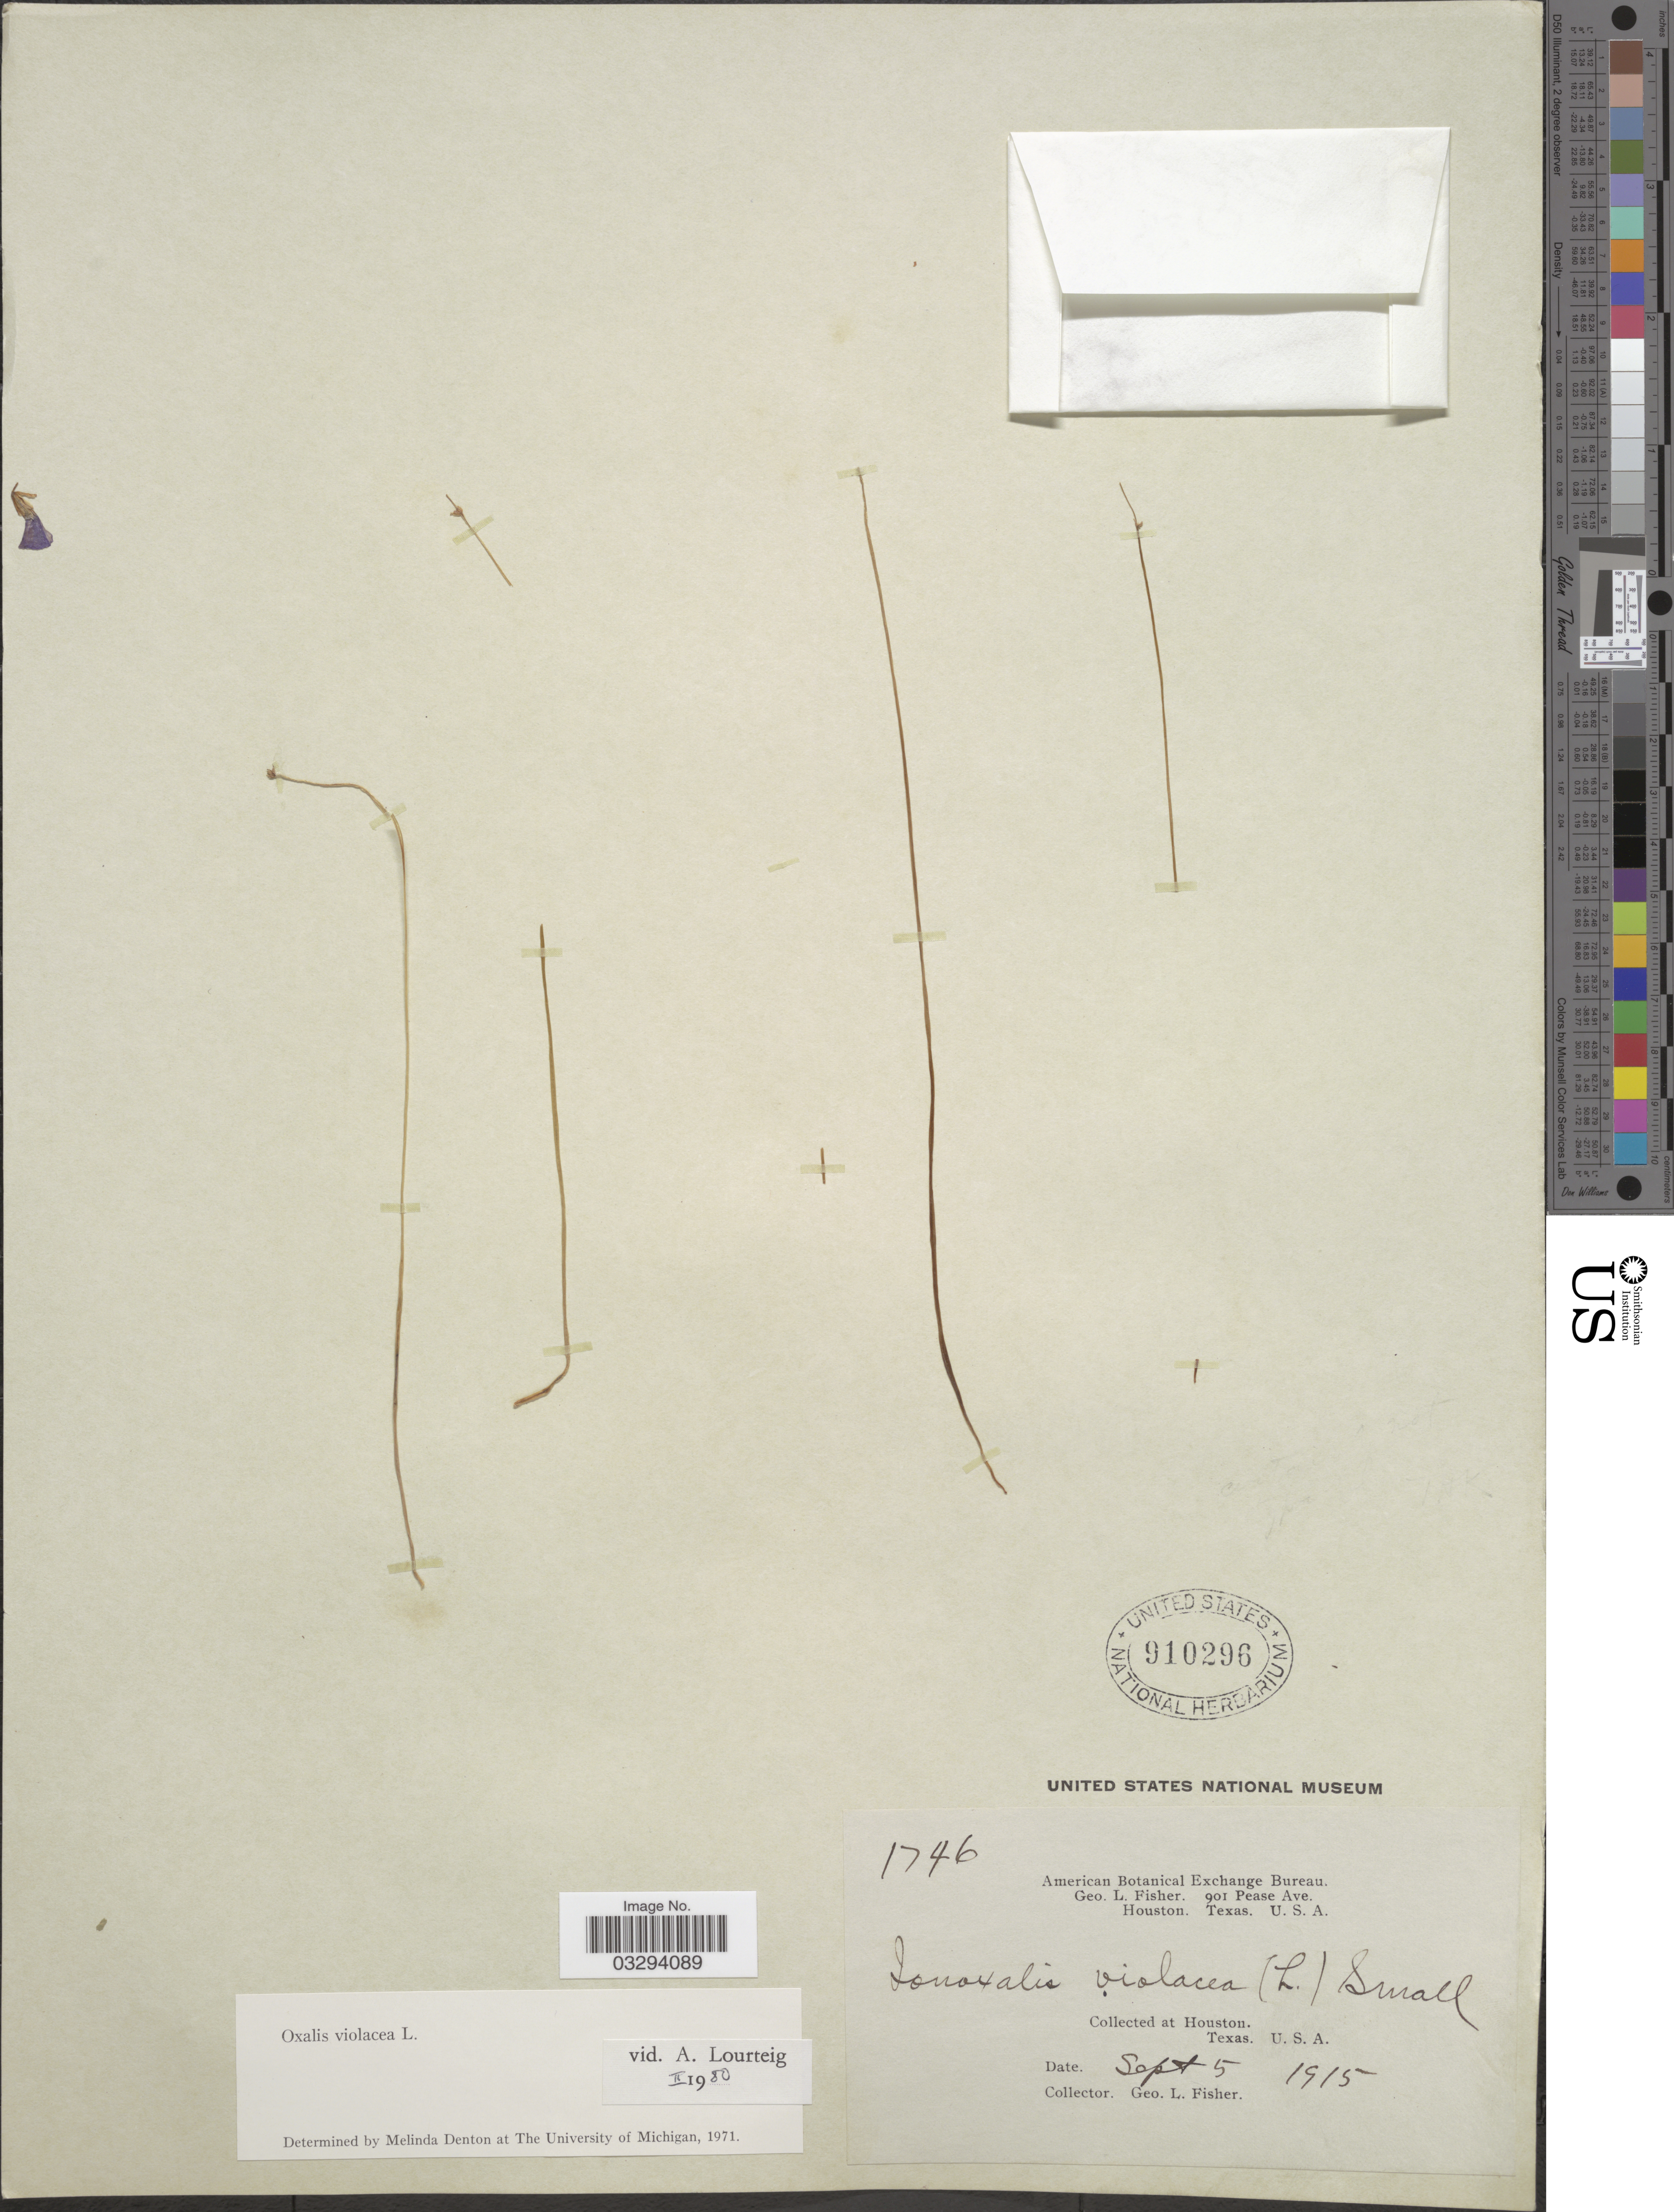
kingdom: Plantae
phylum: Tracheophyta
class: Magnoliopsida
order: Oxalidales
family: Oxalidaceae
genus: Oxalis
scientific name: Oxalis violacea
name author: L.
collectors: G. L. Fisher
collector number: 1746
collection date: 1915-09-05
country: United States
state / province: Texas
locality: At Houston.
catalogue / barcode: US 910296